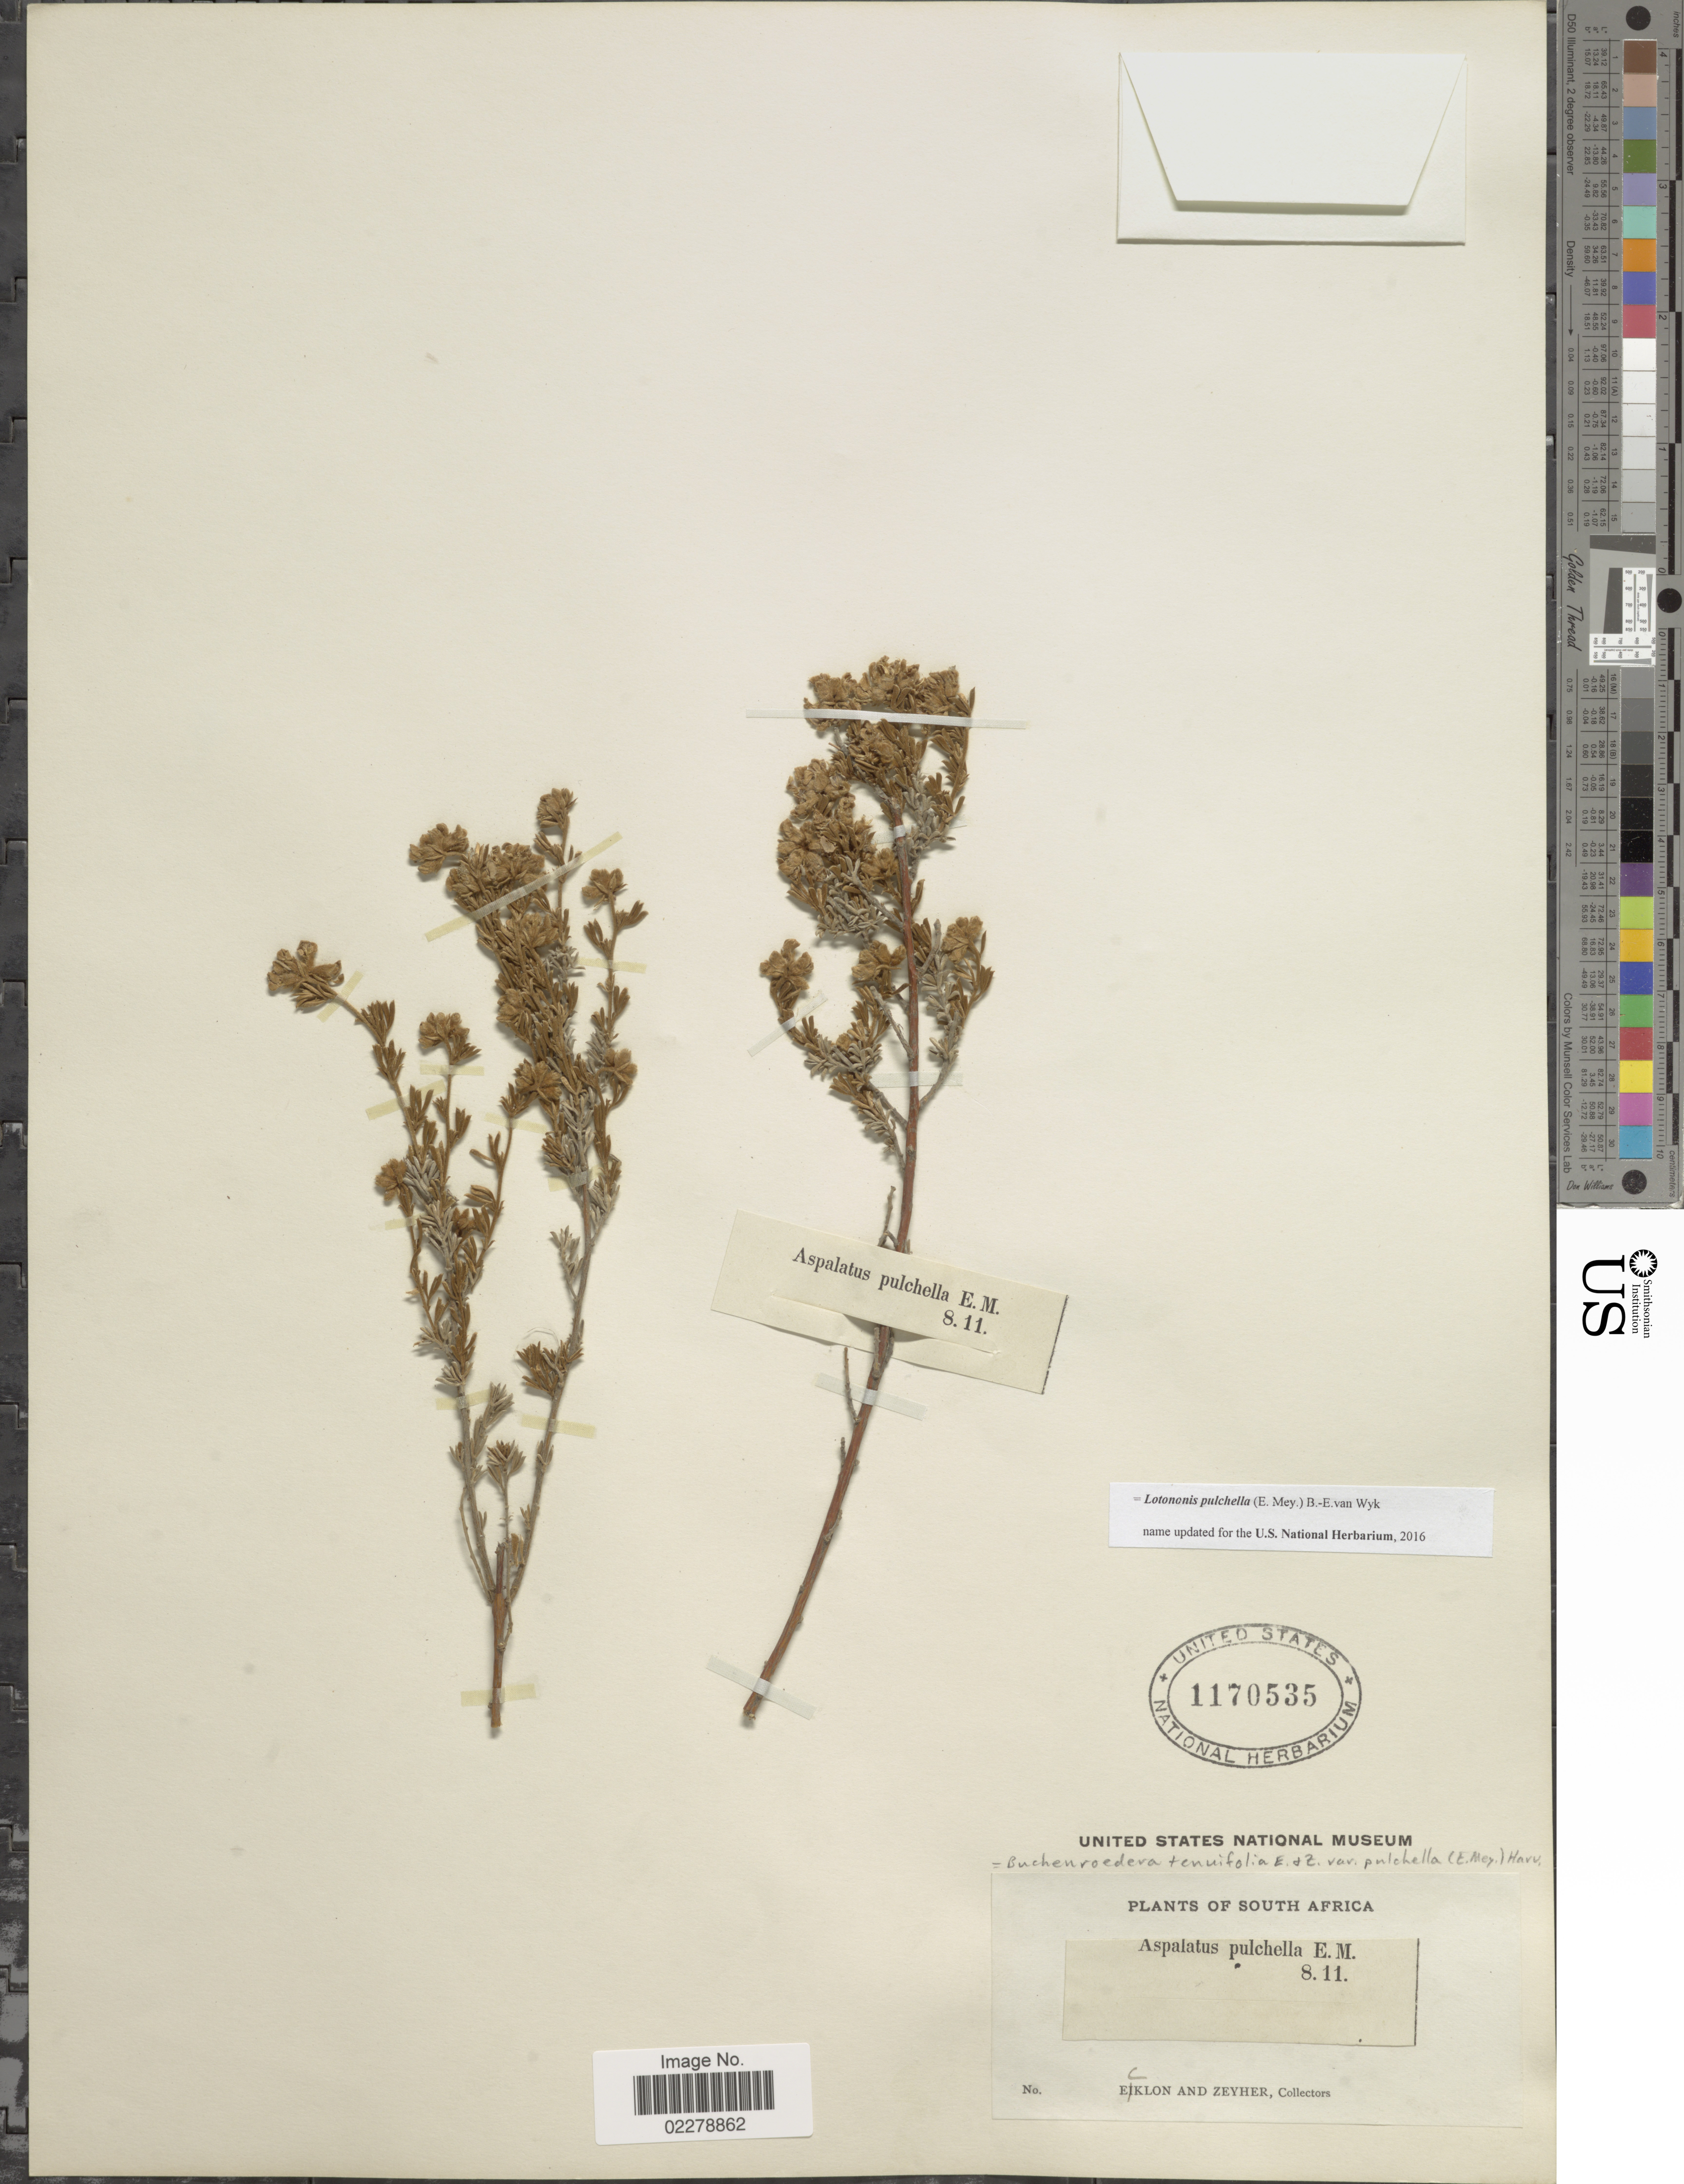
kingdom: Plantae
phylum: Tracheophyta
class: Magnoliopsida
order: Fabales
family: Fabaceae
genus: Lotononis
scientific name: Lotononis pulchella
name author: (E. Mey.) B.-E. van Wyk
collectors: -. Ecklon & -. Zeyher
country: South Africa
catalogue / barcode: US 1170535